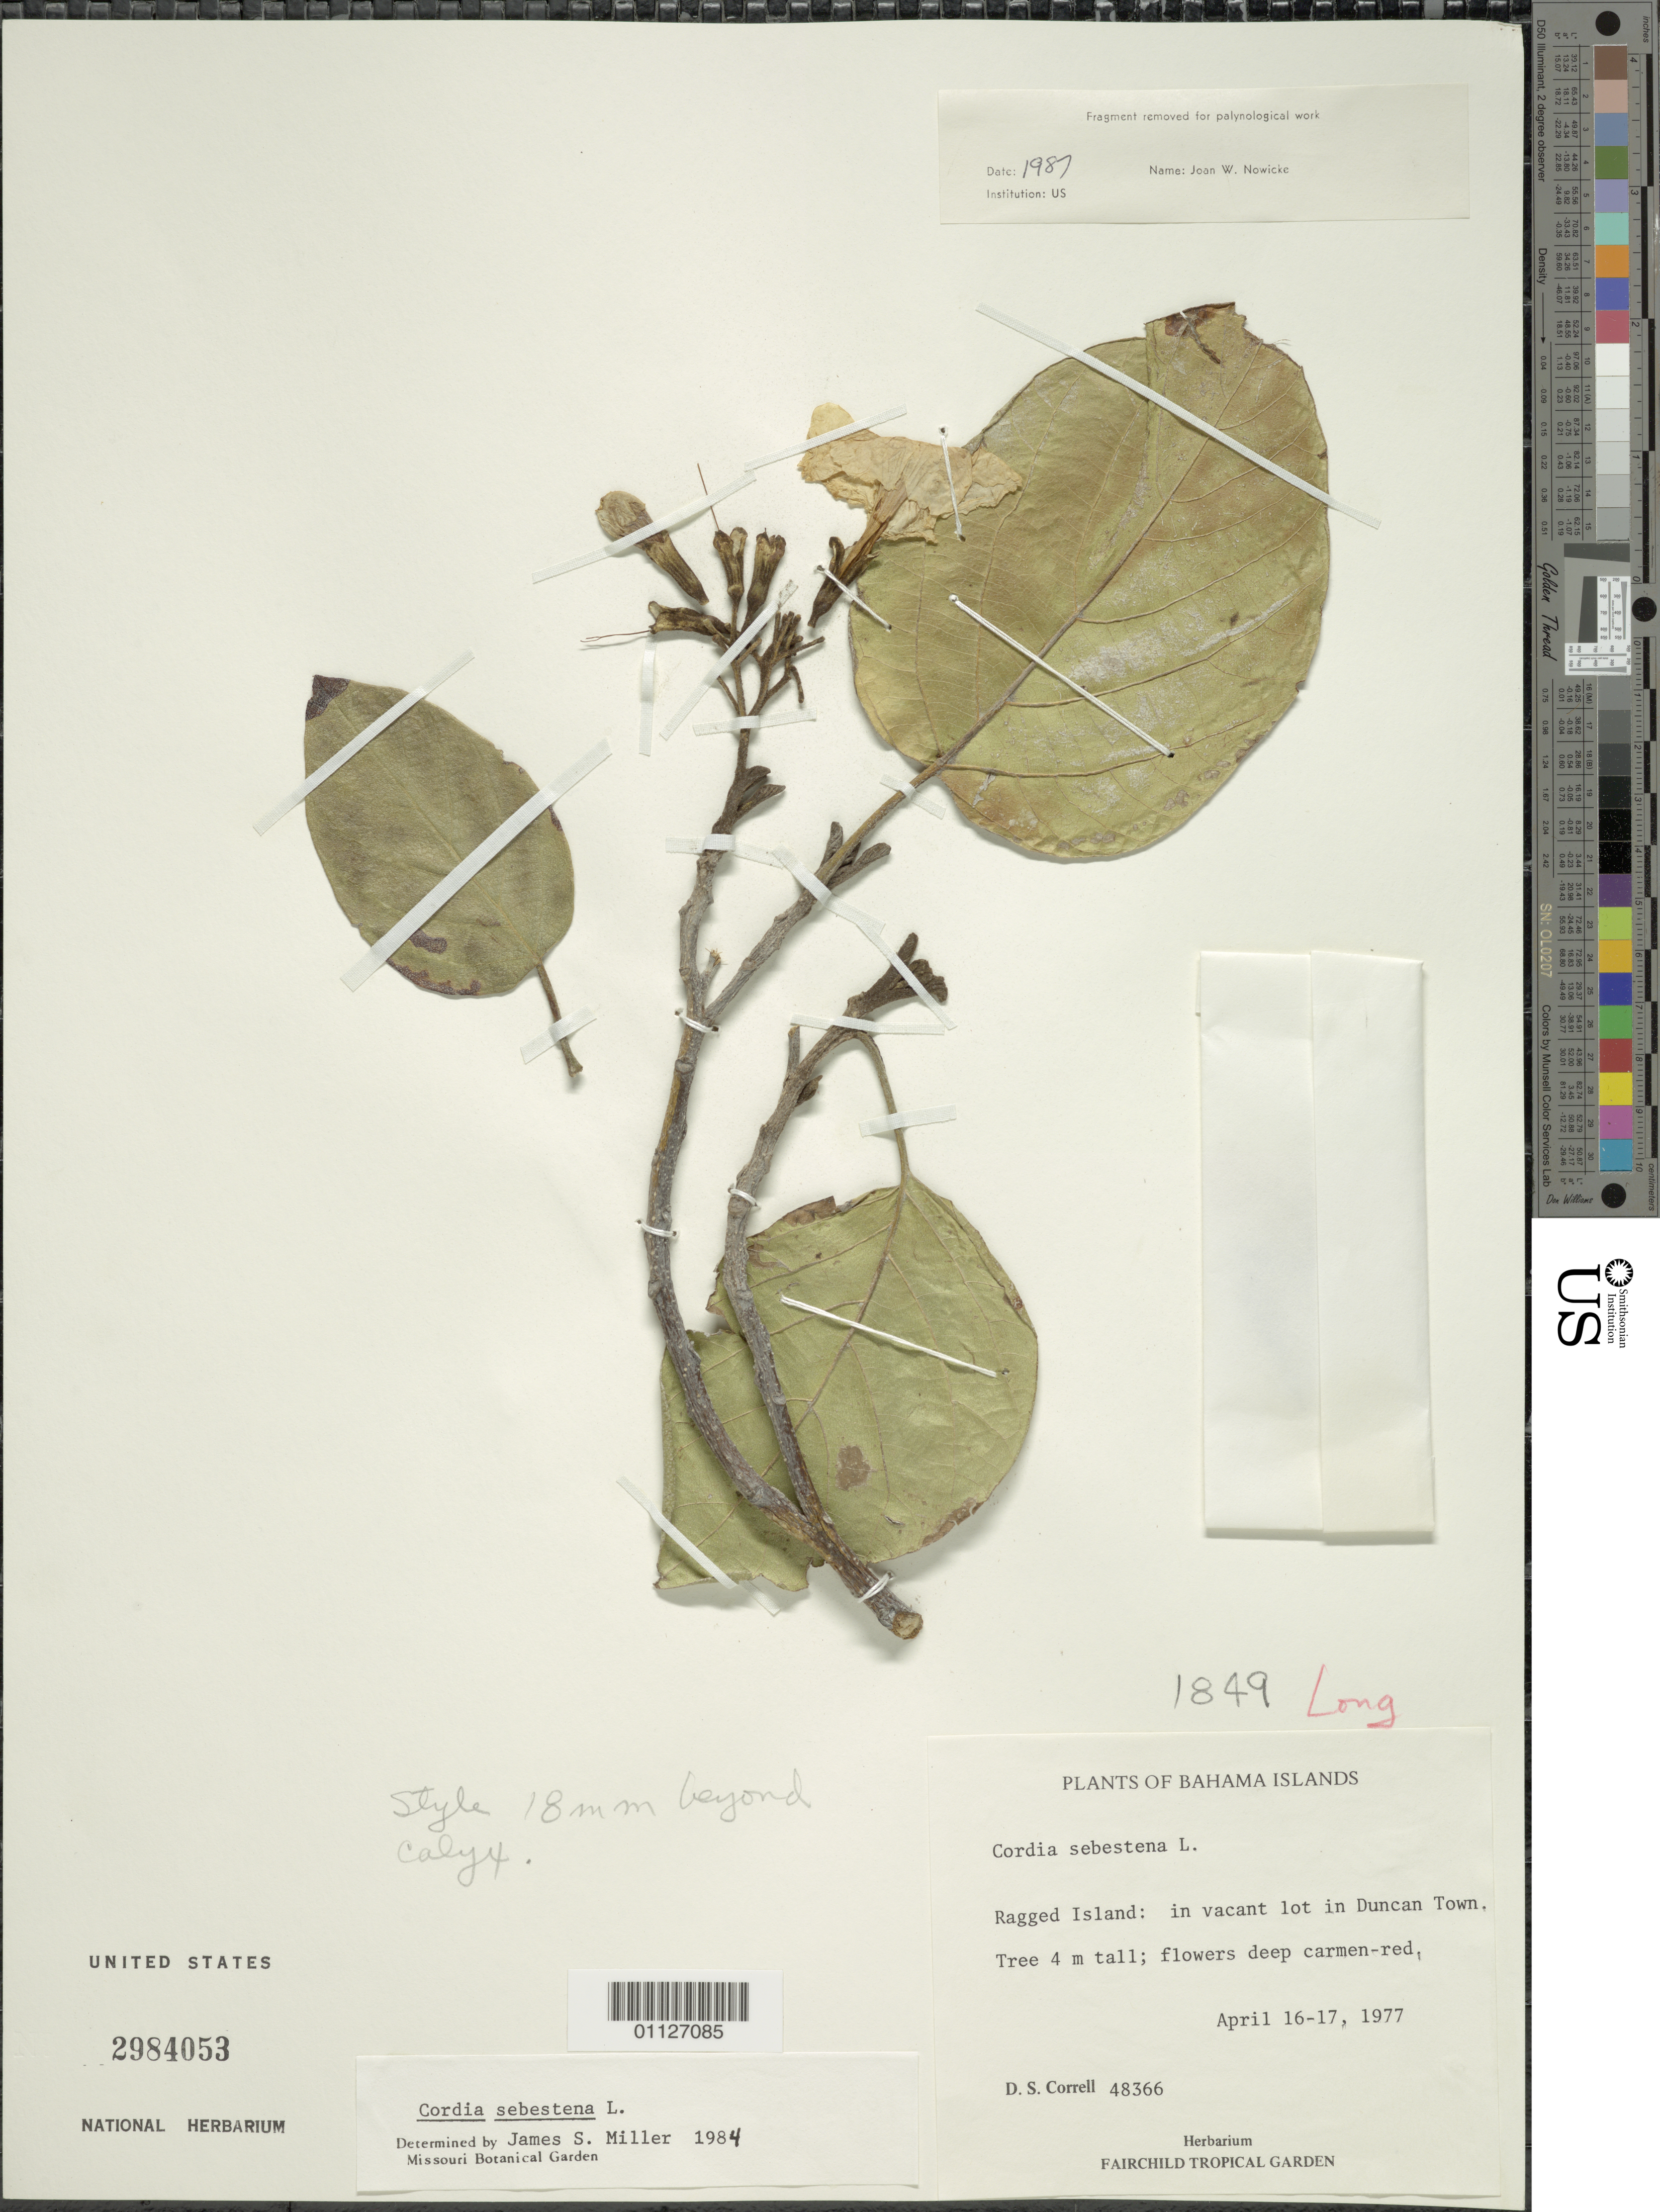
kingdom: Plantae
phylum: Tracheophyta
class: Magnoliopsida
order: Boraginales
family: Cordiaceae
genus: Cordia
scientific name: Cordia sebestena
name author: L.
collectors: D. S. Correll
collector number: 48366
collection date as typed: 16 Apr 1977 to 17 Apr 1977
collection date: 1977-04-16/1977-04-17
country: Bahamas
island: Ragged I.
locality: In vacant lot in Duncan Town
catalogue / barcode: US 2984053